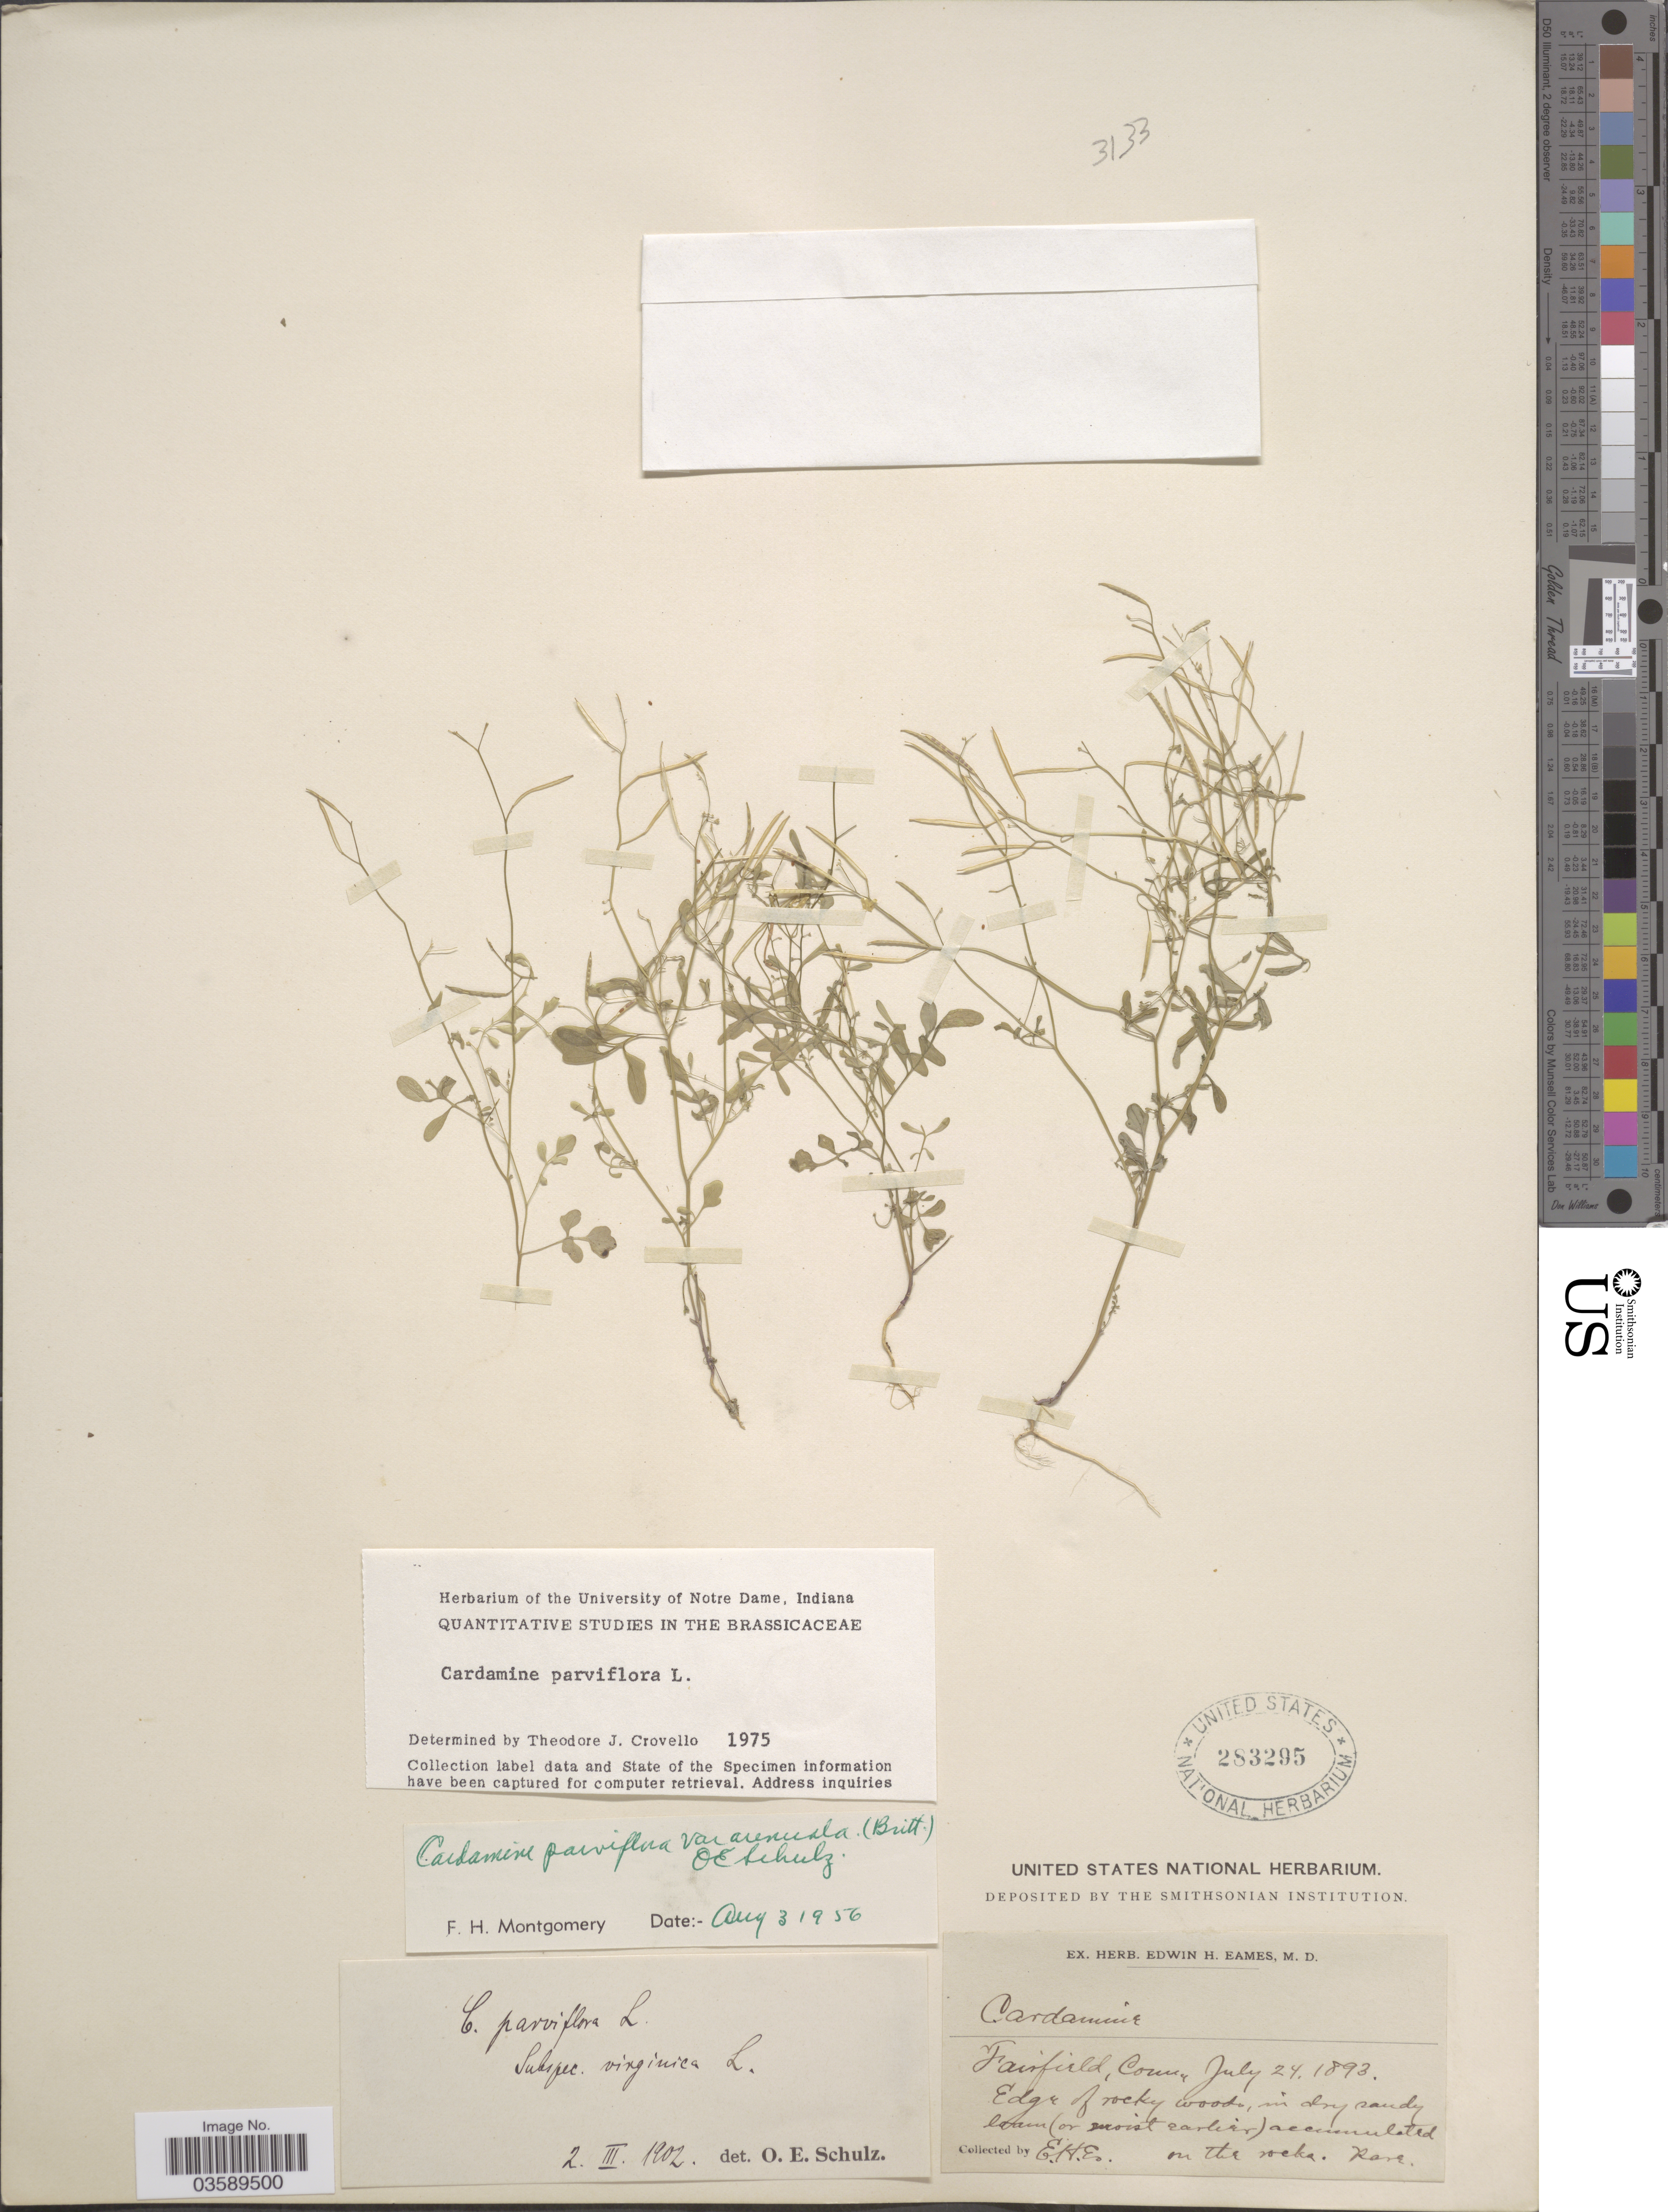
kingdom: Plantae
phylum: Tracheophyta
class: Magnoliopsida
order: Brassicales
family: Brassicaceae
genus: Cardamine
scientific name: Cardamine parviflora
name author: L.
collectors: E. H. Eames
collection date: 1893-07-24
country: United States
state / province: Connecticut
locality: Fairfield.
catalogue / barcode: US 283295